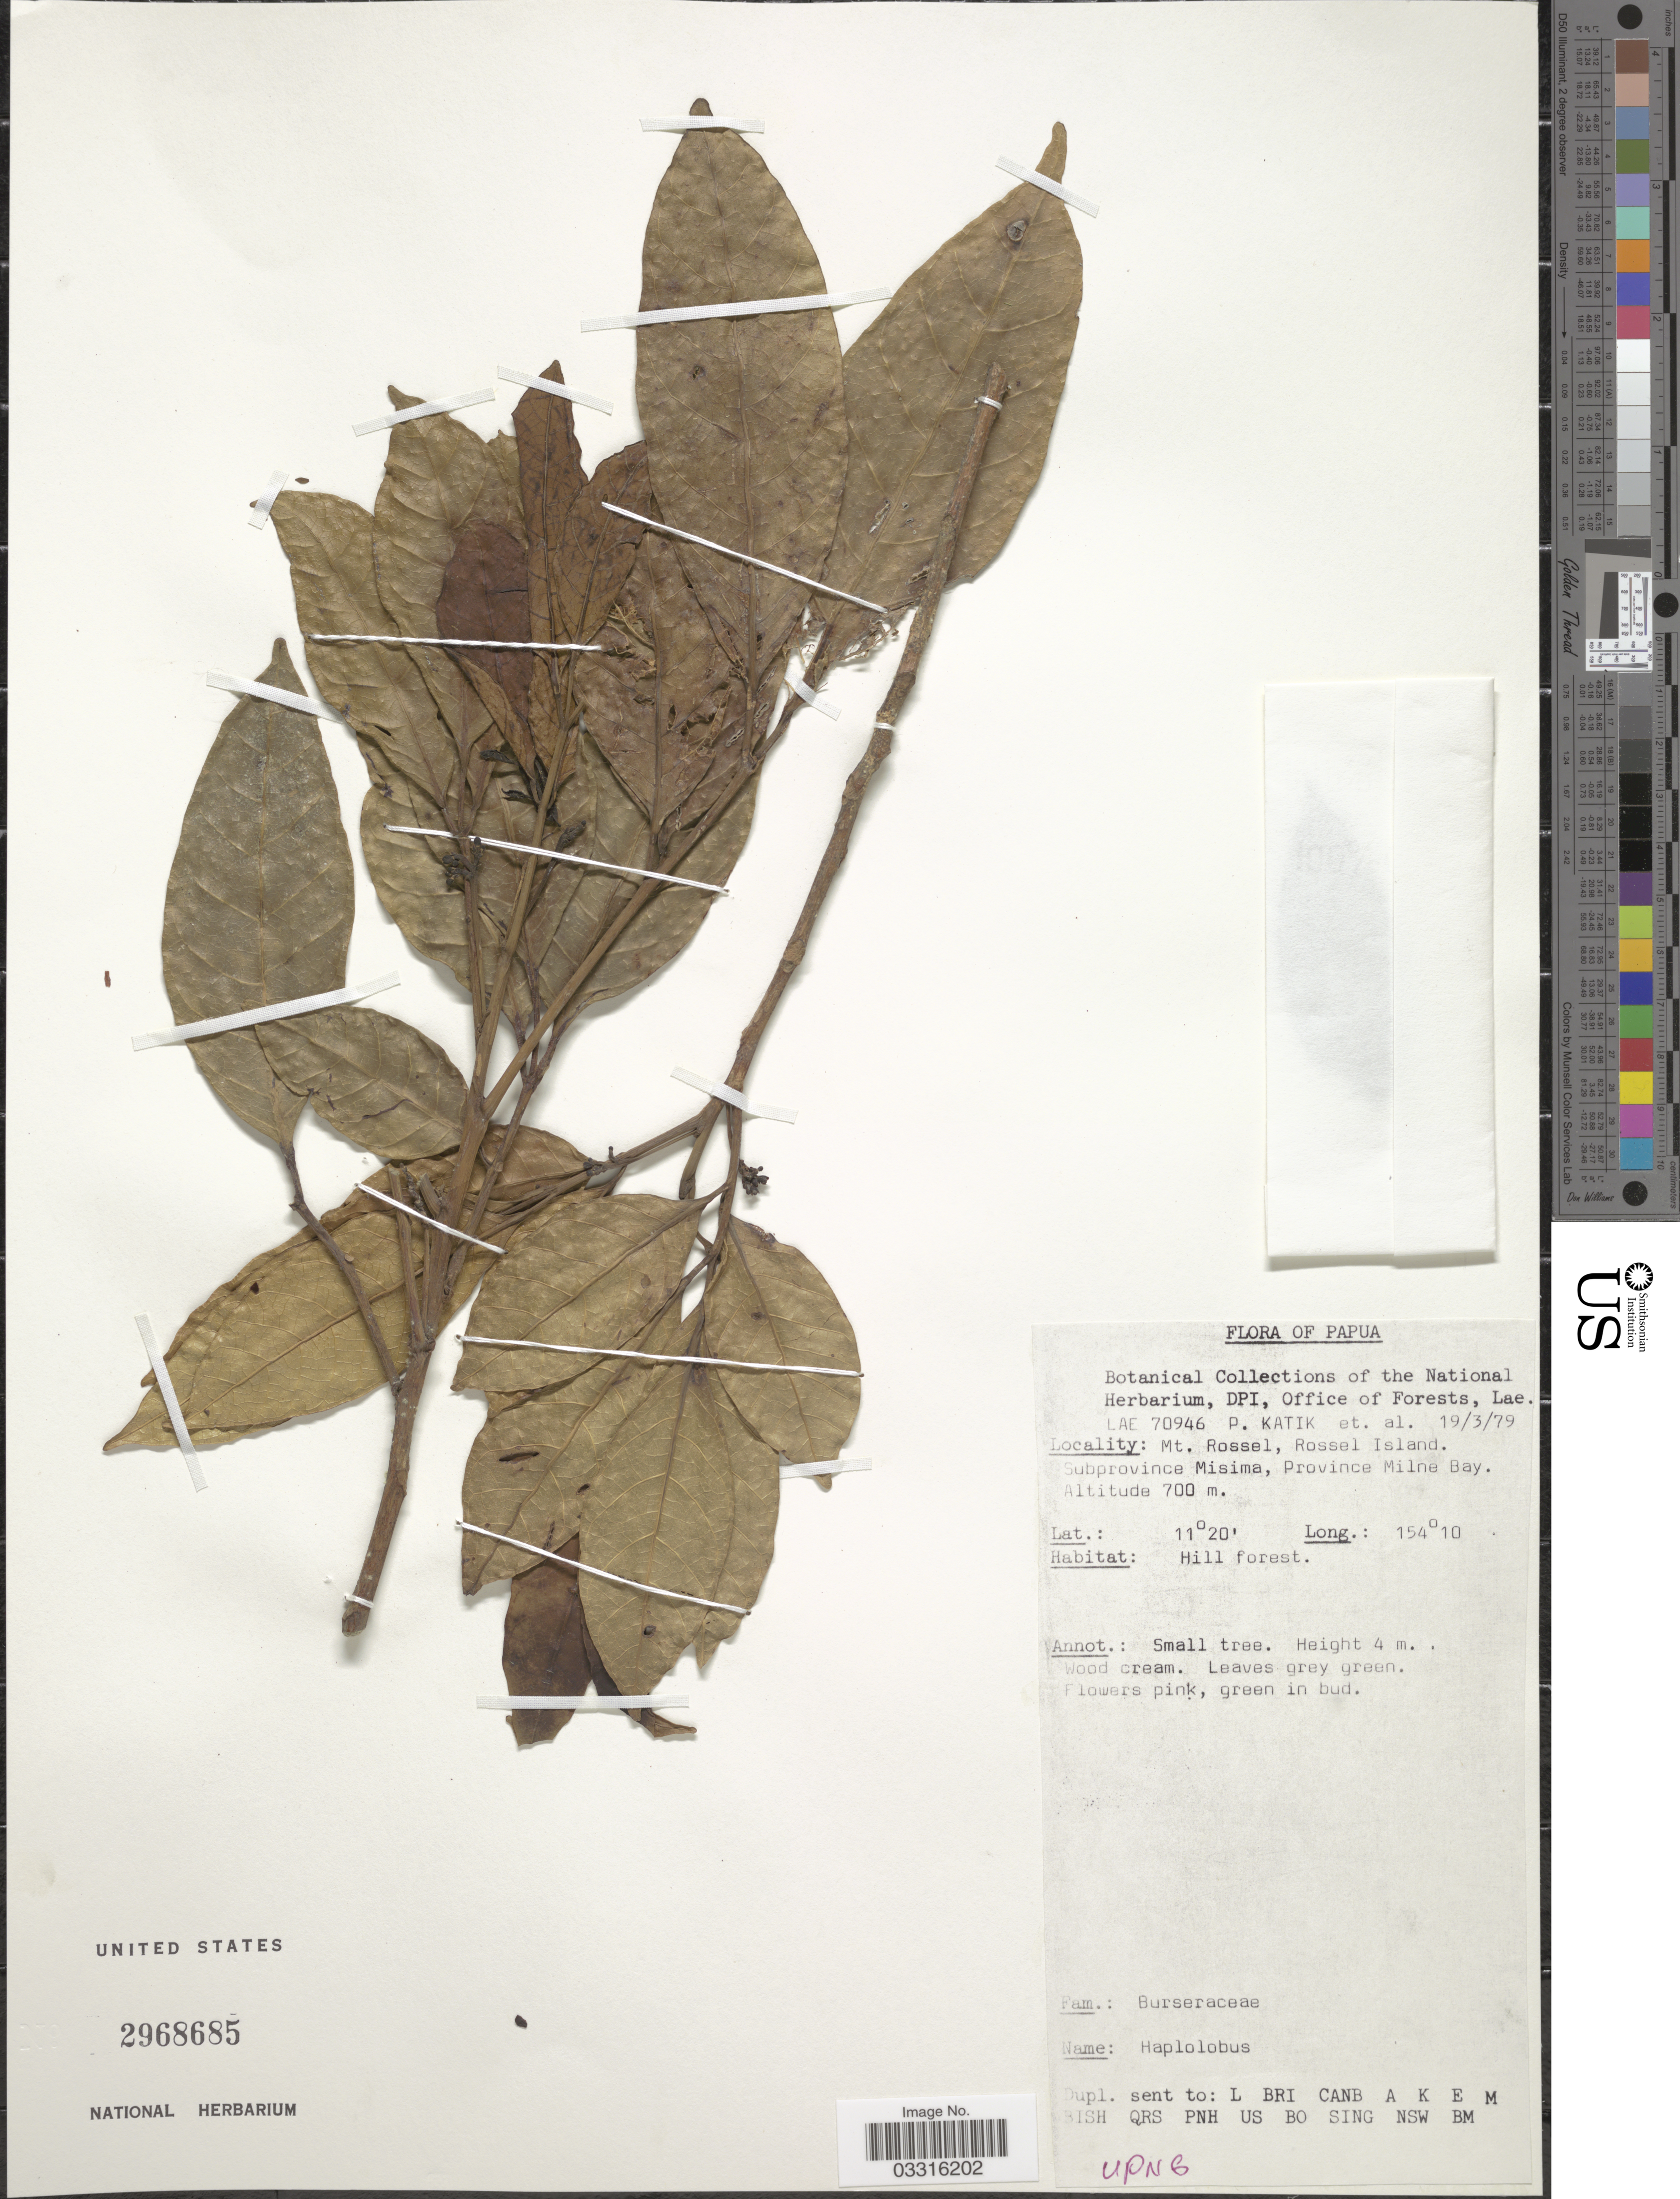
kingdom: Plantae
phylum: Tracheophyta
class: Magnoliopsida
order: Sapindales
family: Burseraceae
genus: Haplolobus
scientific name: Haplolobus sp.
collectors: P. Katik & et al.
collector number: LAE70946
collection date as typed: Transcribed d/m/y: 19/3/79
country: Papua New Guinea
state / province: Milne Bay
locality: Papua, Mt. Rossel, Rossel Island. Subprovince Misima.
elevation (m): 700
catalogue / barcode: US 2968685